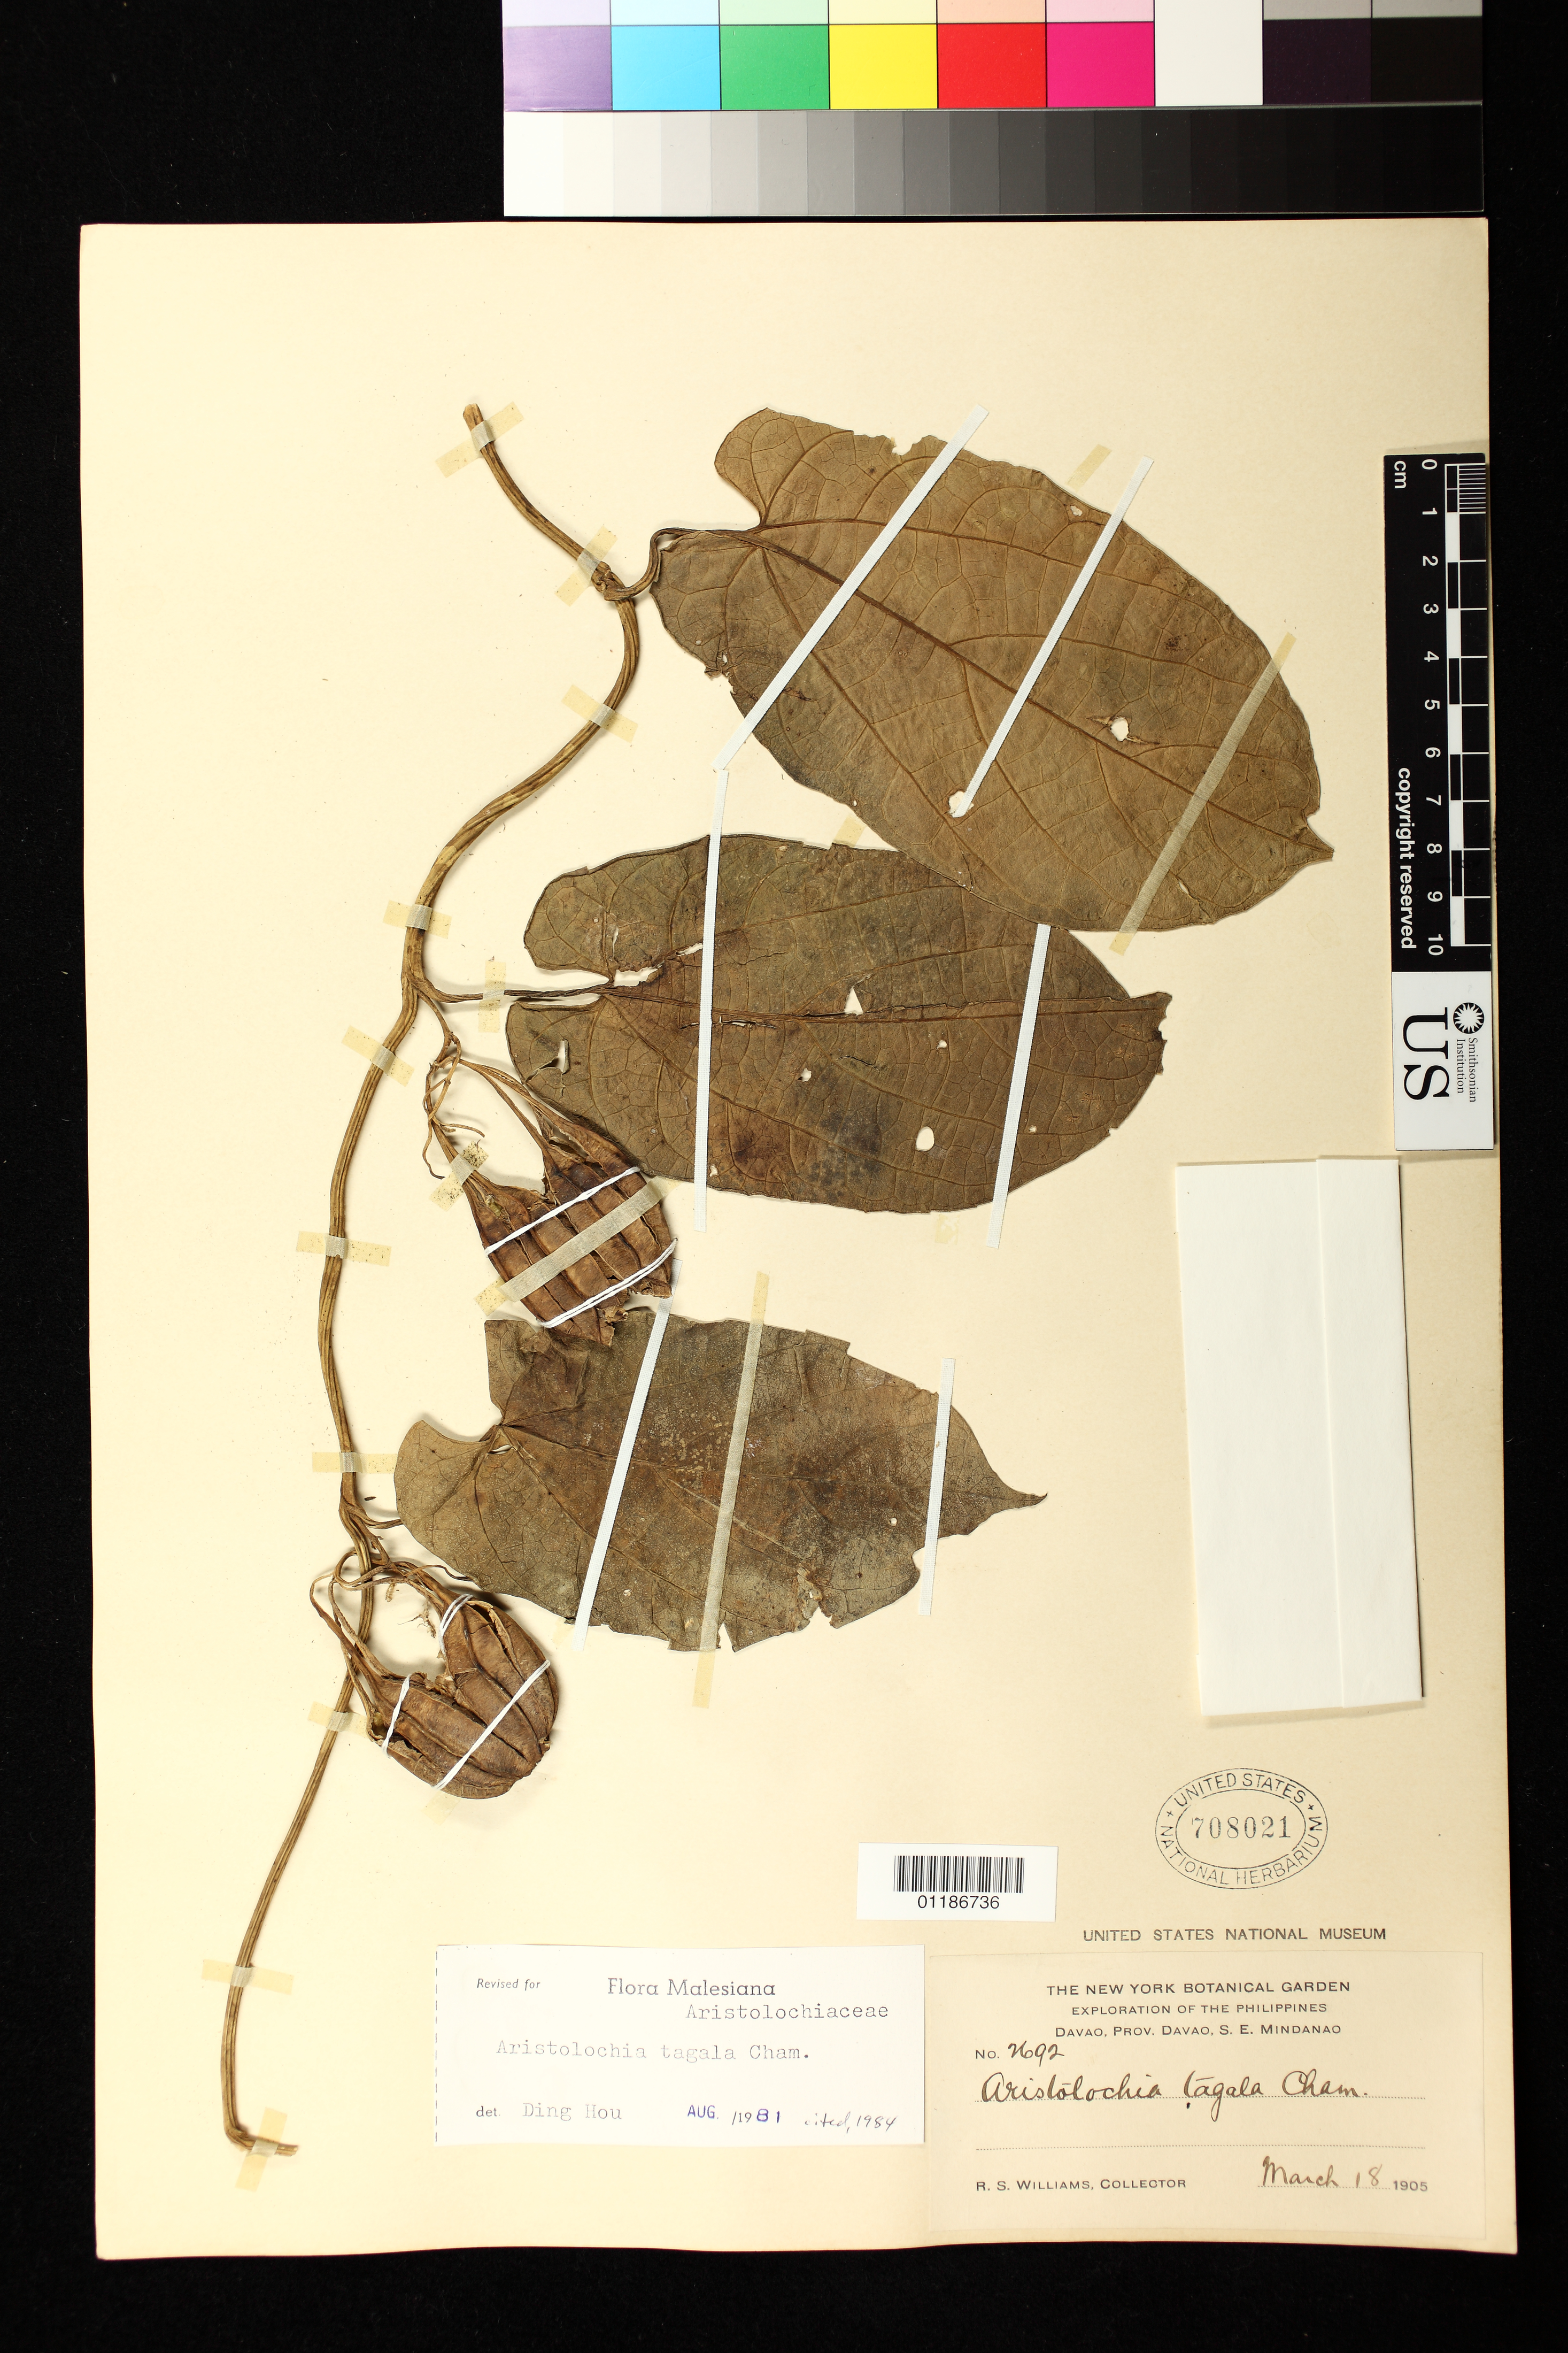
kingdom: Plantae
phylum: Tracheophyta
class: Magnoliopsida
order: Piperales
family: Aristolochiaceae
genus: Aristolochia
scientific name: Aristolochia tagala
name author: Cham.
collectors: R. S. Williams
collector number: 2692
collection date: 1905-03-18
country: Philippines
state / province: Davao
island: Mindinao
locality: Davao, S.E. Mindinao.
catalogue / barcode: US 708021